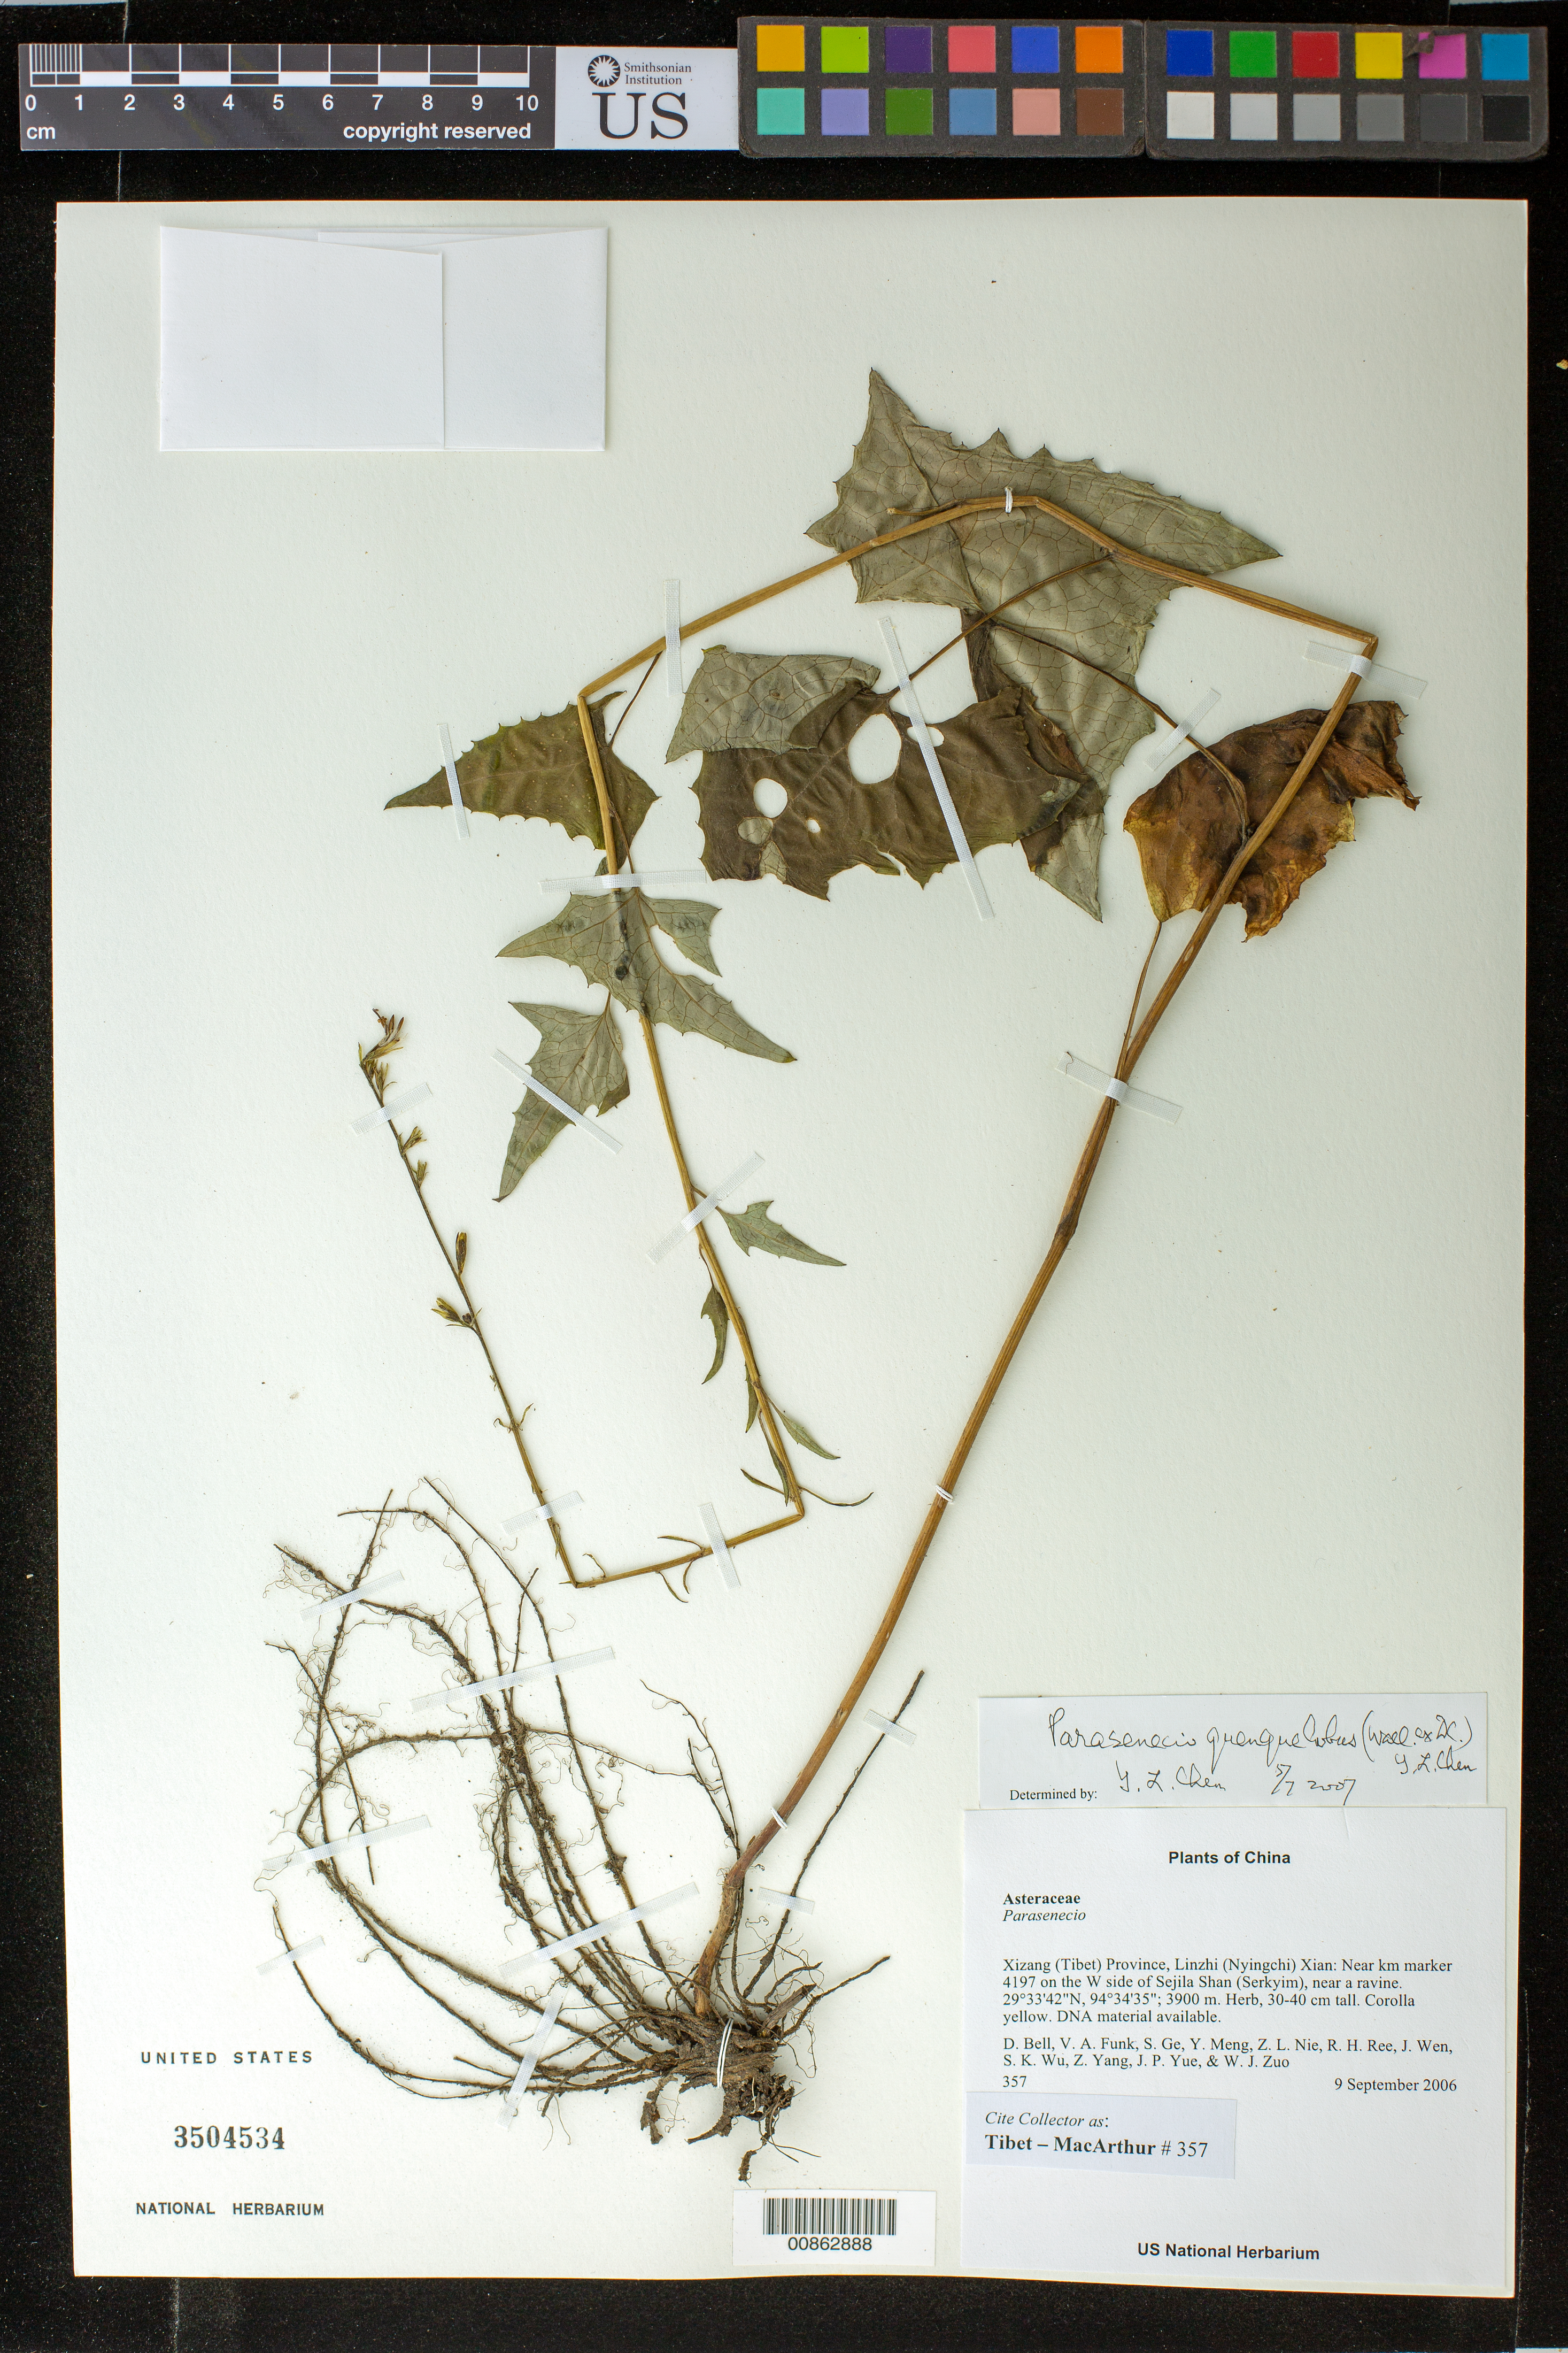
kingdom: Plantae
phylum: Tracheophyta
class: Magnoliopsida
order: Asterales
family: Asteraceae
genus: Parasenecio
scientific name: Parasenecio quinquelobus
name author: (Wall. ex DC.) Y.L. Chen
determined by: Yilin Chen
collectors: Tibet-MacArthur, D. A. Bell, V. Funk, S. Ge, Y. Meng, Z. Nie, R. Ree, J. Wen, S. K. Wu, Z. Yang, J. Yue & W. Zuo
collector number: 357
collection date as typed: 09 Sep 2006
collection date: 2006-09-09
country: China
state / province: Xizang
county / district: Linzhi (Nyingchi) Xian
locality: Near km marker 4197 on the W side of Sejila Shan (Serkyim), near a ravine.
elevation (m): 3900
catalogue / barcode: US 3504534